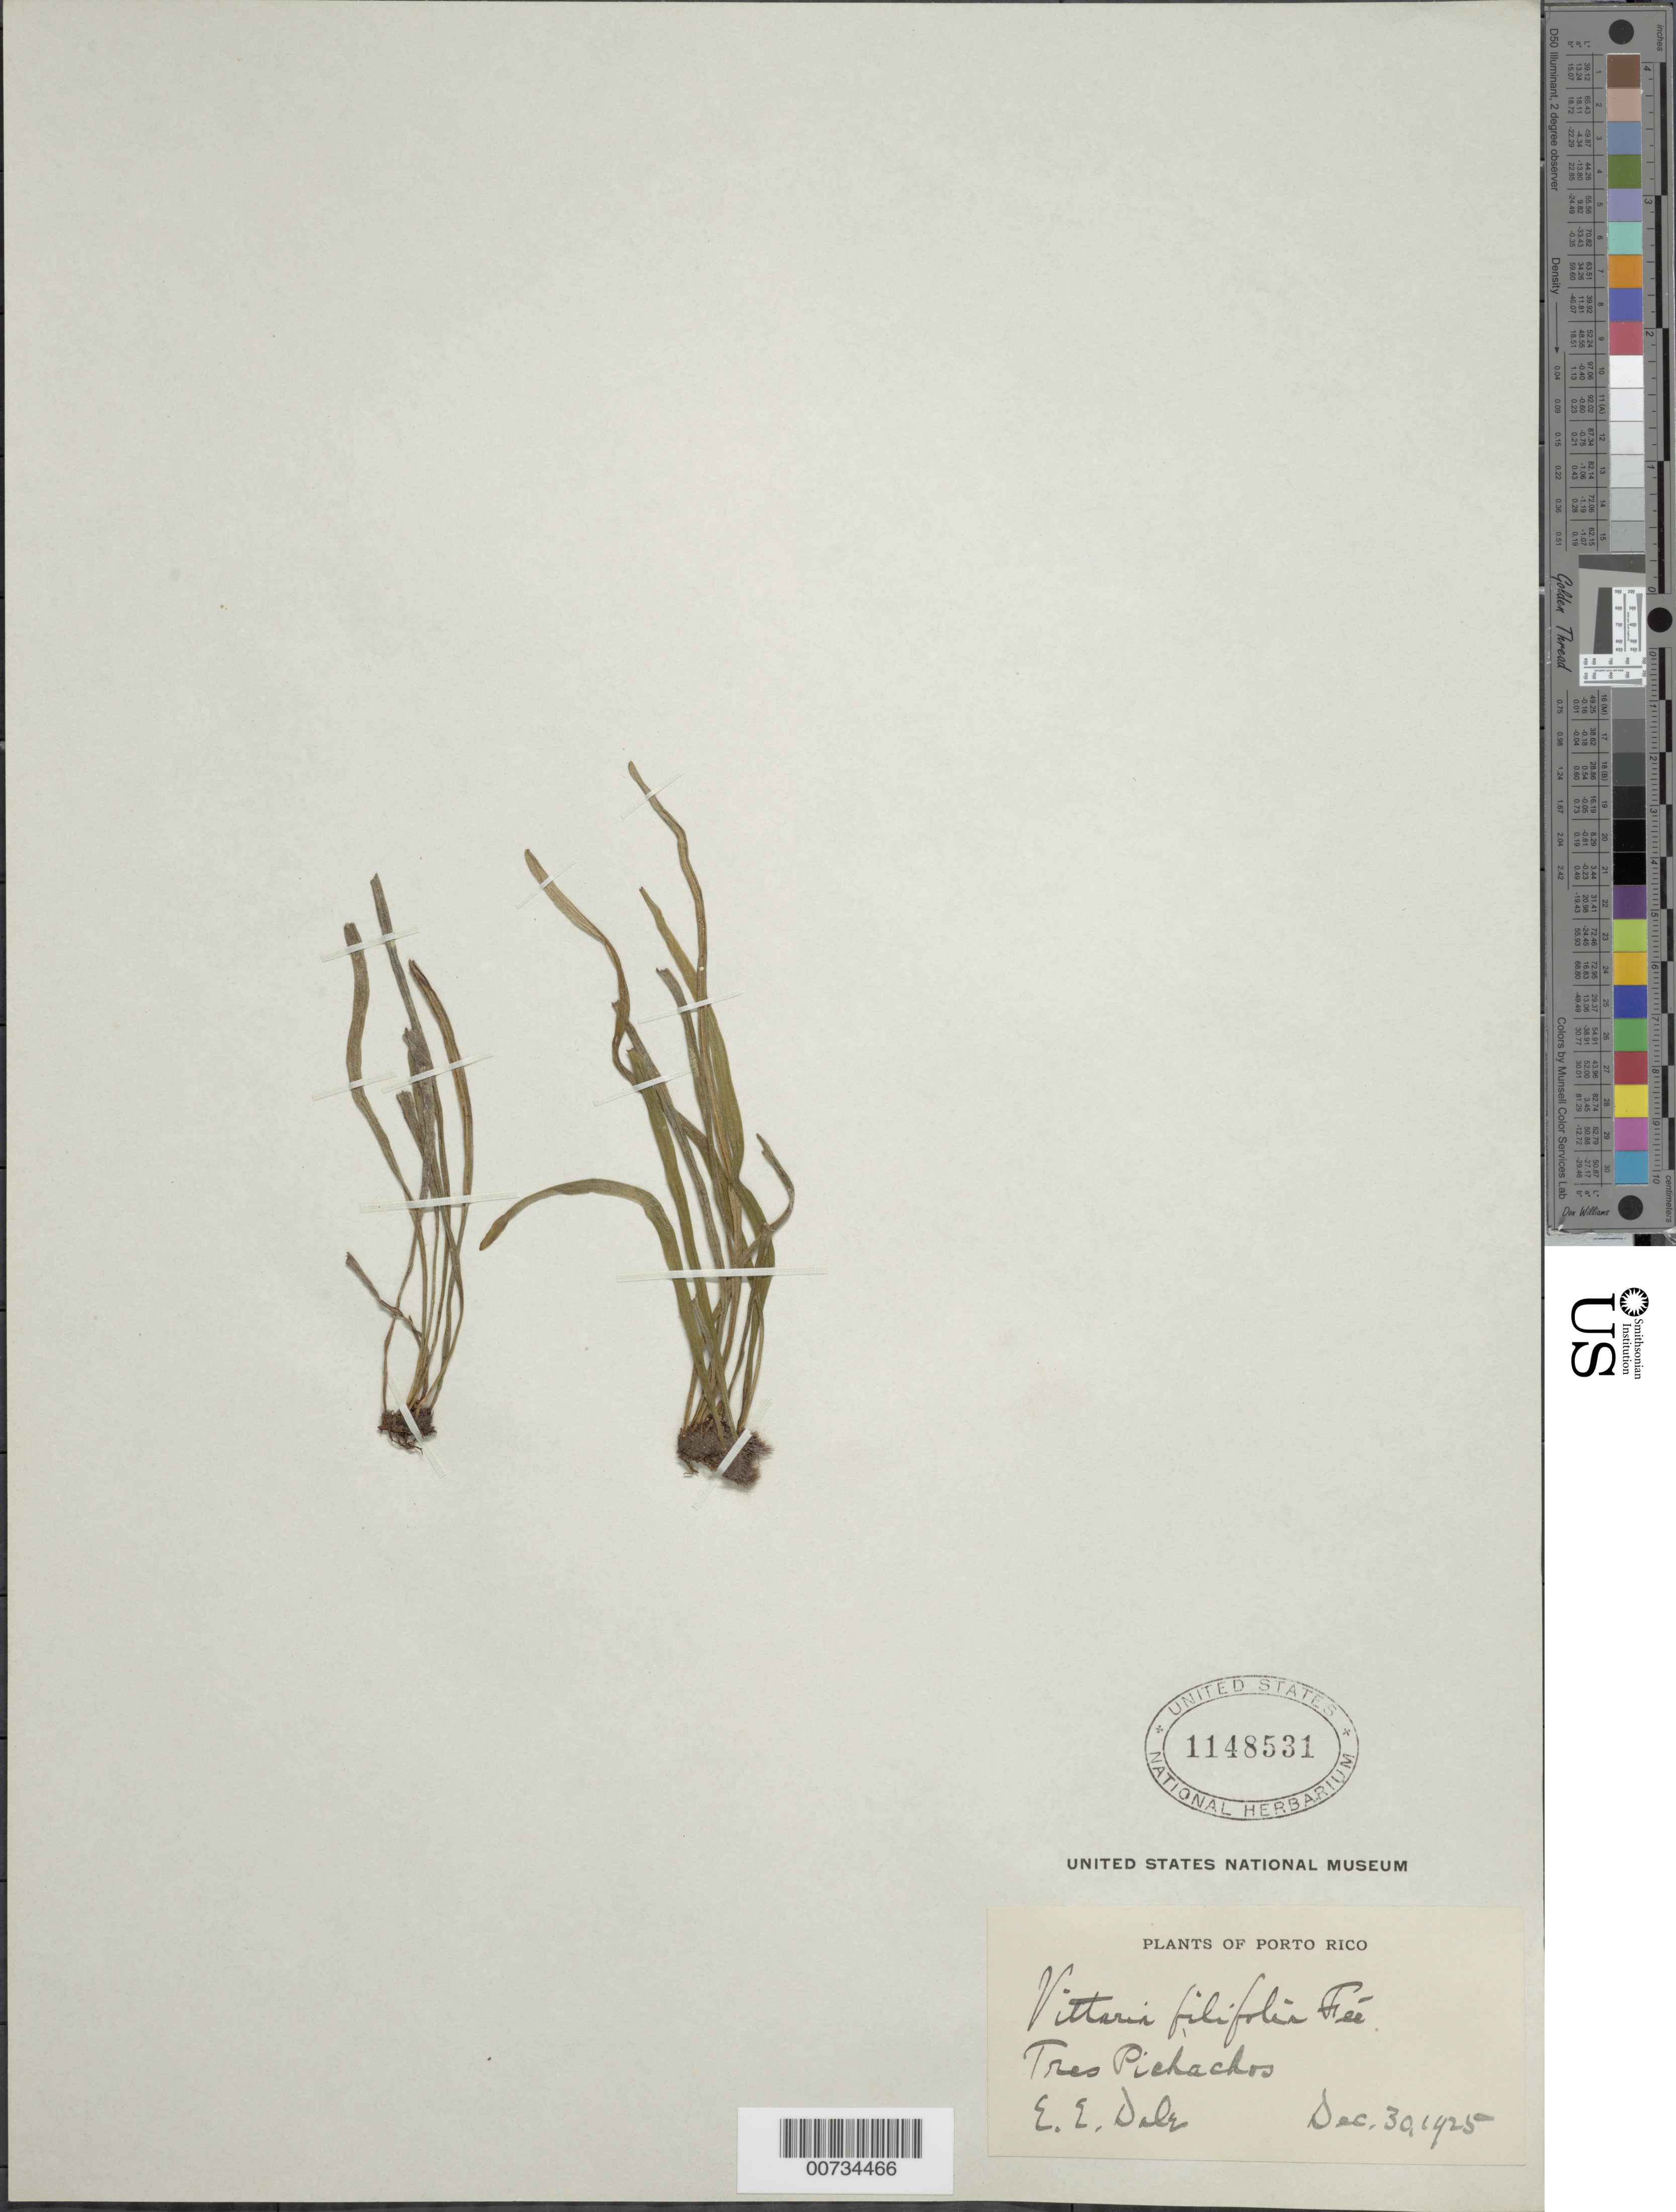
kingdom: Plantae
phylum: Tracheophyta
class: Polypodiopsida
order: Polypodiales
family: Pteridaceae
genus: Vittaria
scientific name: Vittaria lineata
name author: (L.) Sm.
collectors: E. Dale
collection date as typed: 30 Dec 1925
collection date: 1925-12-30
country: Puerto Rico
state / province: Jayuya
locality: Tres Pichachos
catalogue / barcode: US 1148531